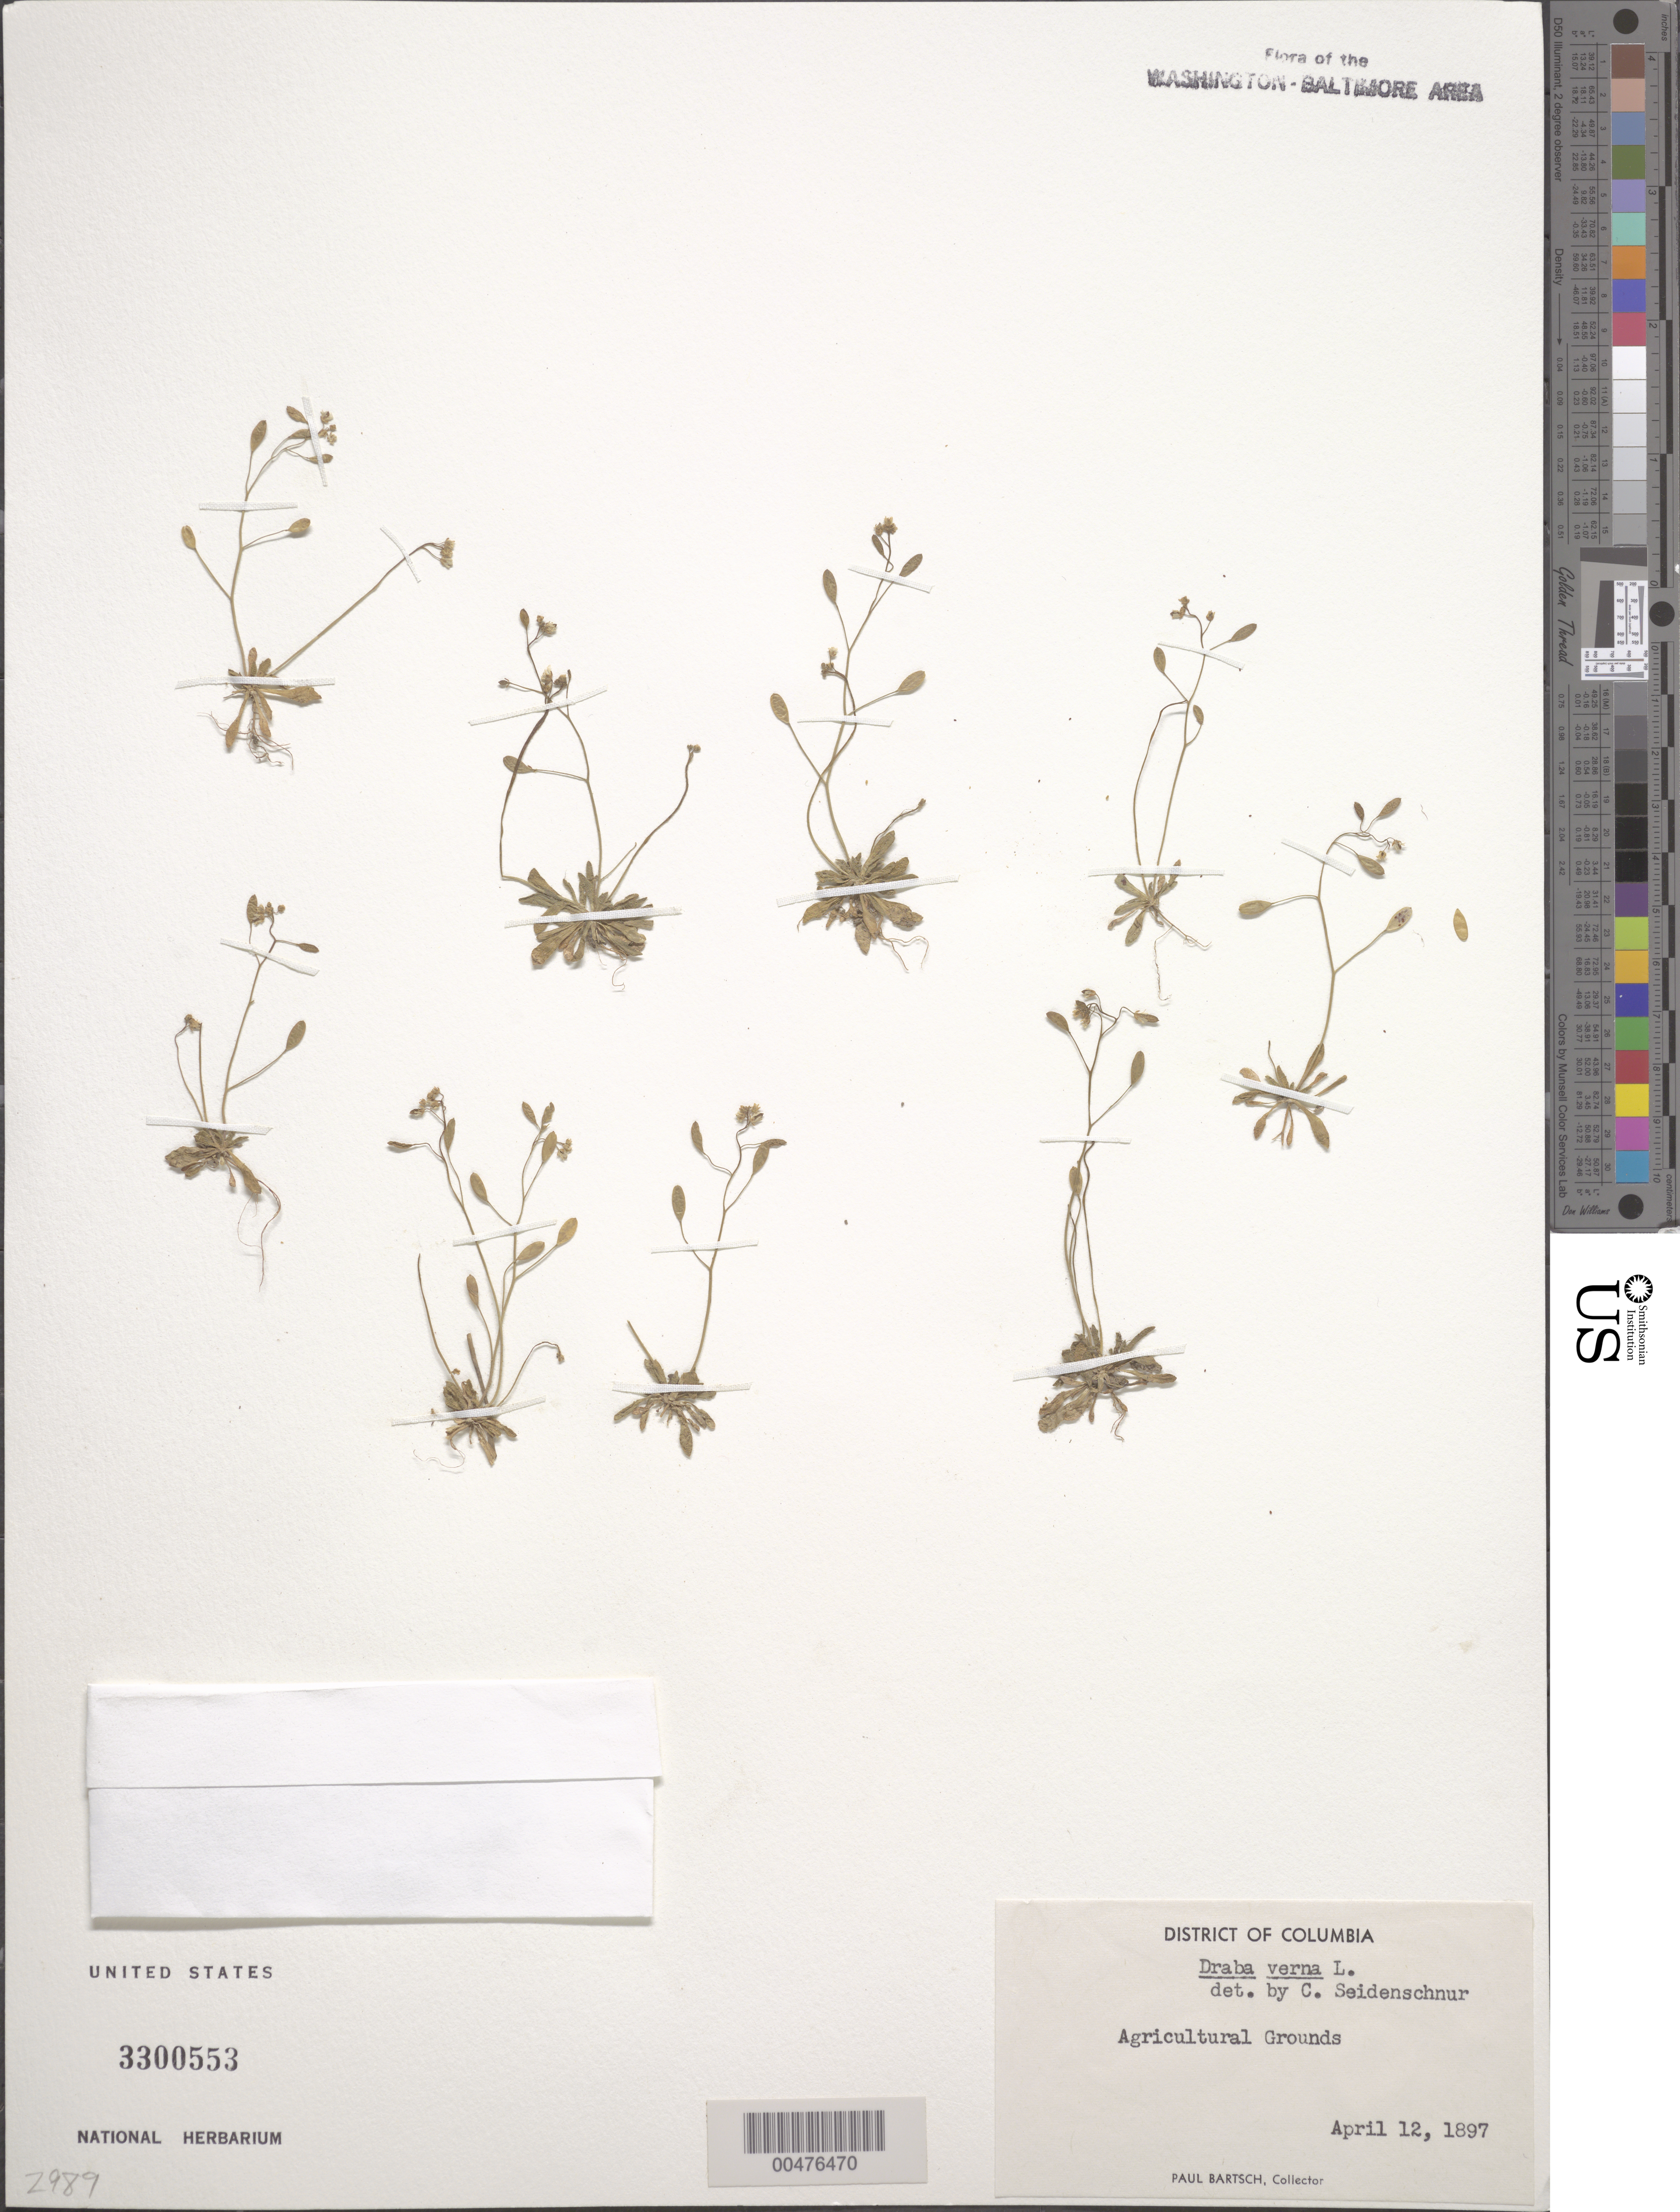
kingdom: Plantae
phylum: Tracheophyta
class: Magnoliopsida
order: Brassicales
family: Brassicaceae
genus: Draba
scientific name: Draba verna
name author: L.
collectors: P. Bartsch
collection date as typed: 12 Apr 1897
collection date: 1897-04-12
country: United States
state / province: District of Columbia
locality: Agricultural grounds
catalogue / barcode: US 3300553